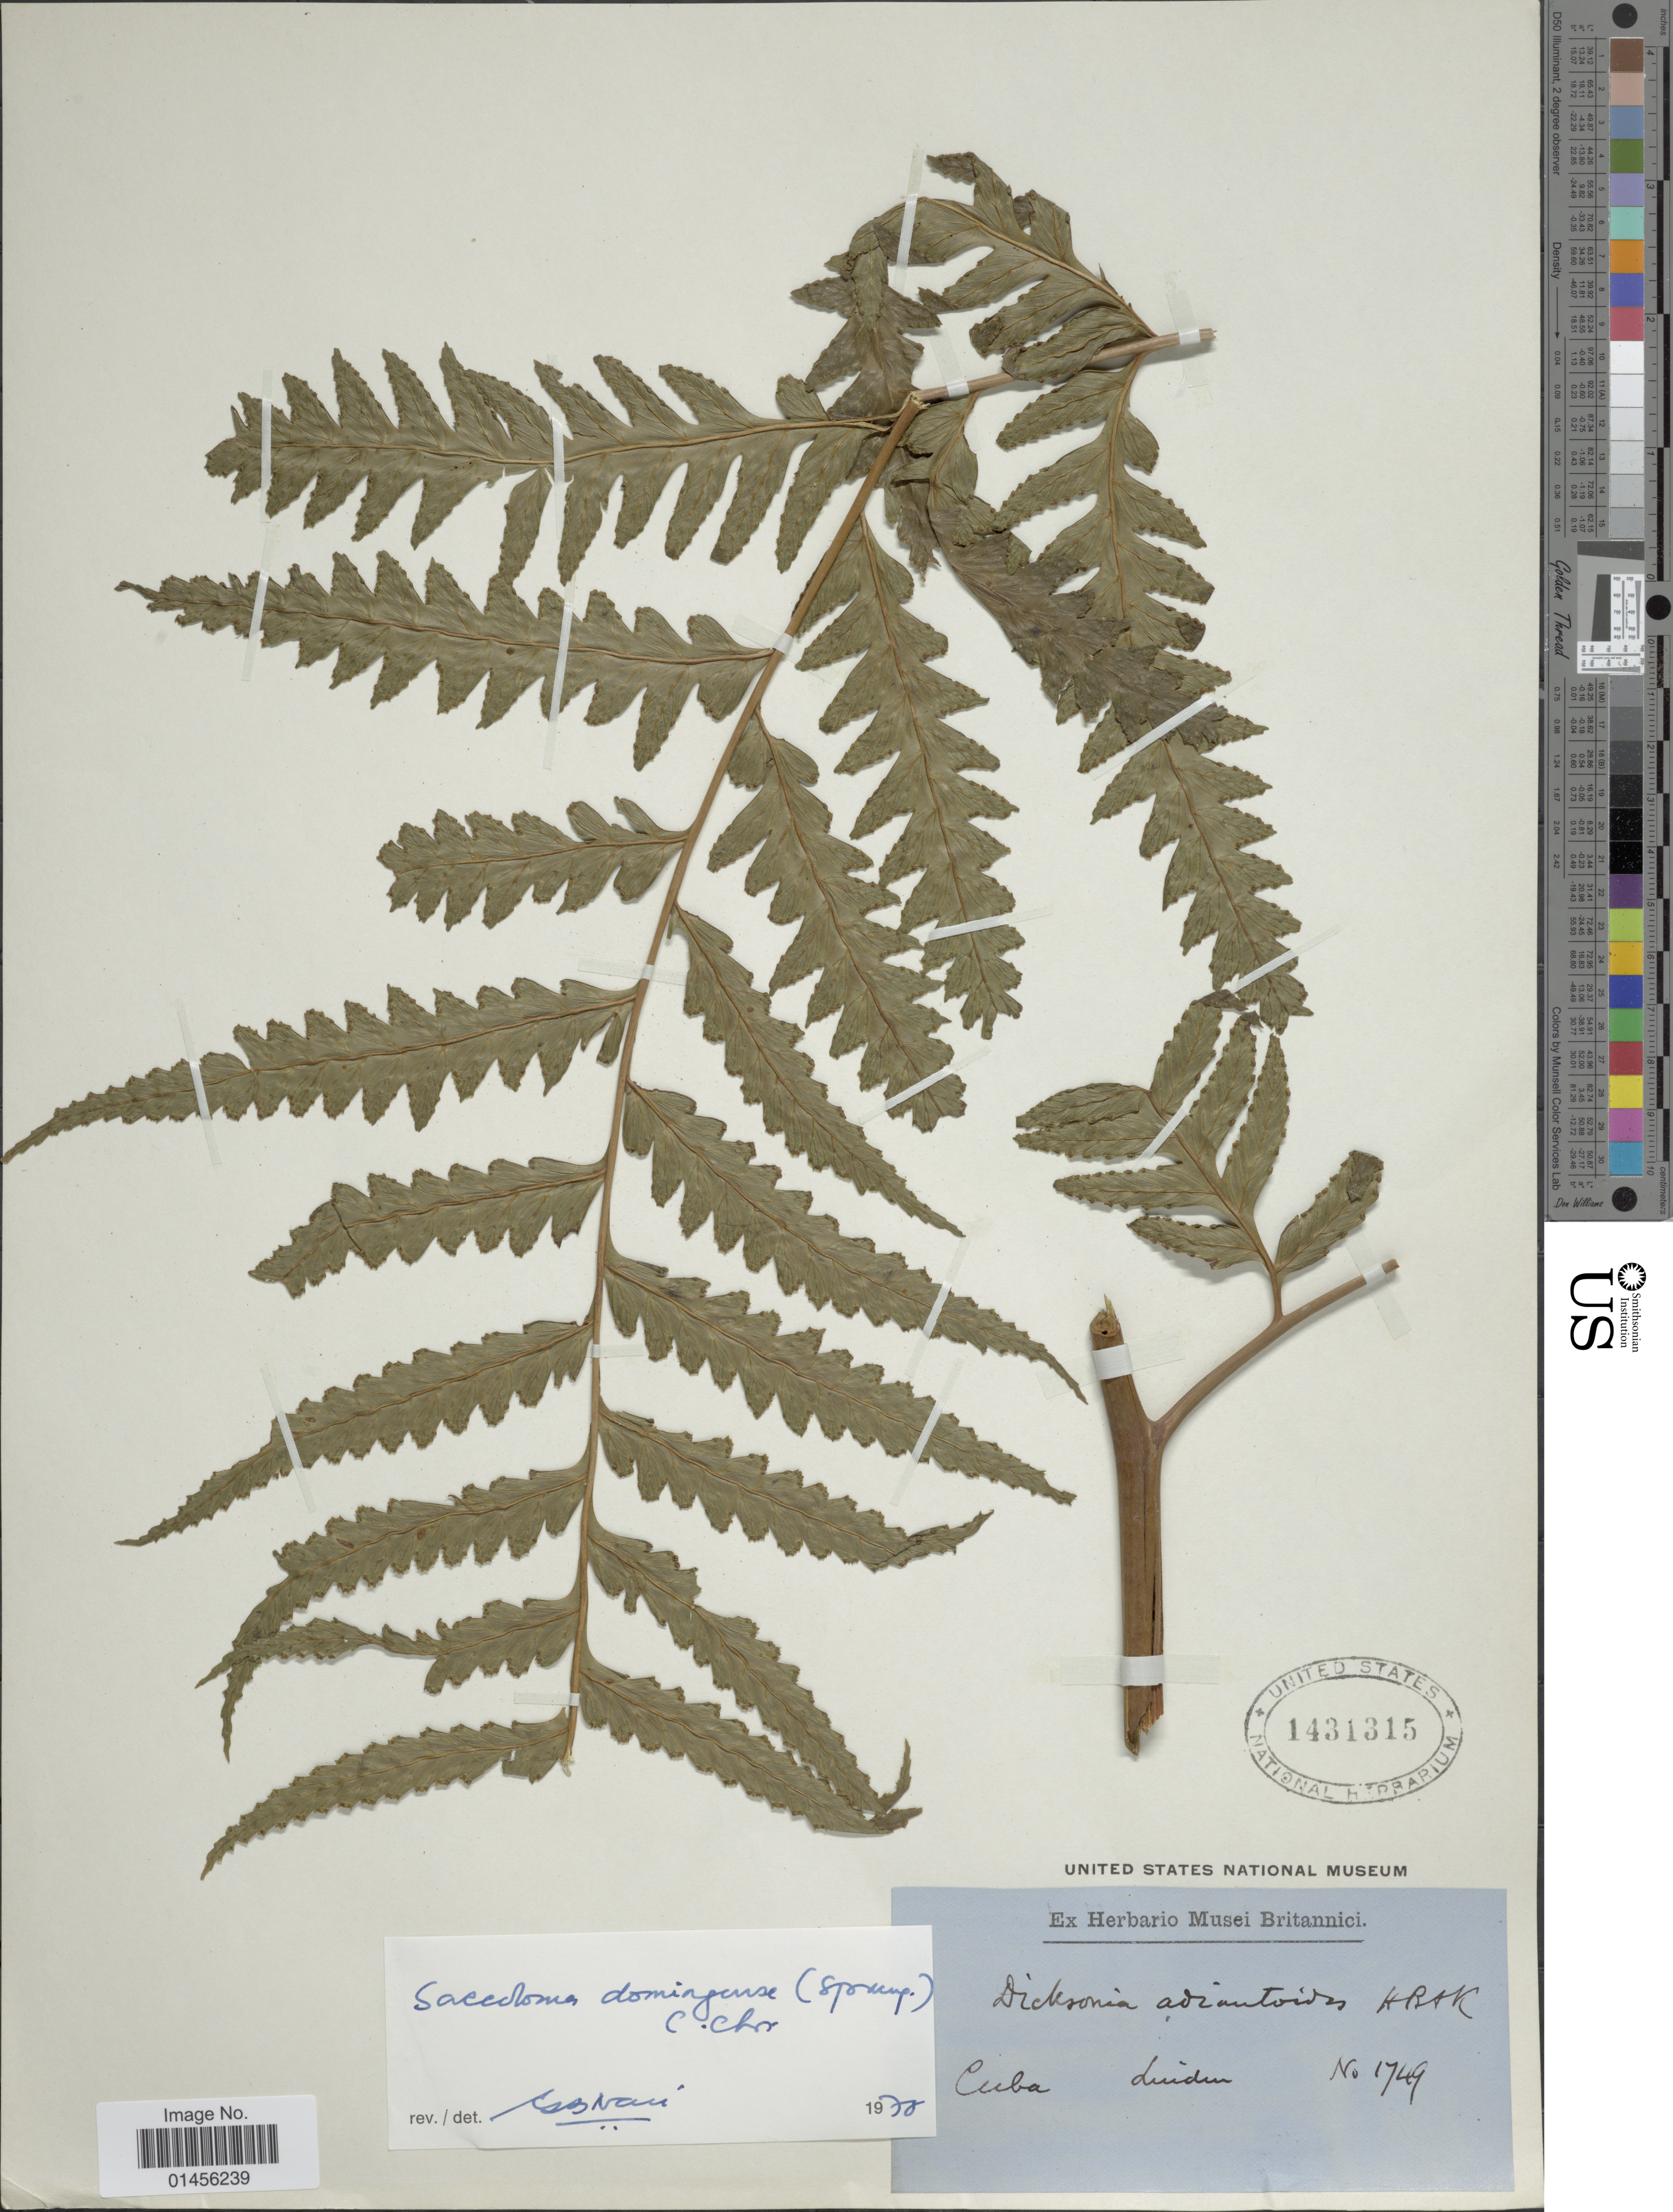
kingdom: Plantae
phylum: Tracheophyta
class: Polypodiopsida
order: Polypodiales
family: Saccolomataceae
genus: Saccoloma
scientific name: Saccoloma domingense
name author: (Spreng.) C. Chr.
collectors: -- Linden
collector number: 1749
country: Cuba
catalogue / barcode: US 1431315